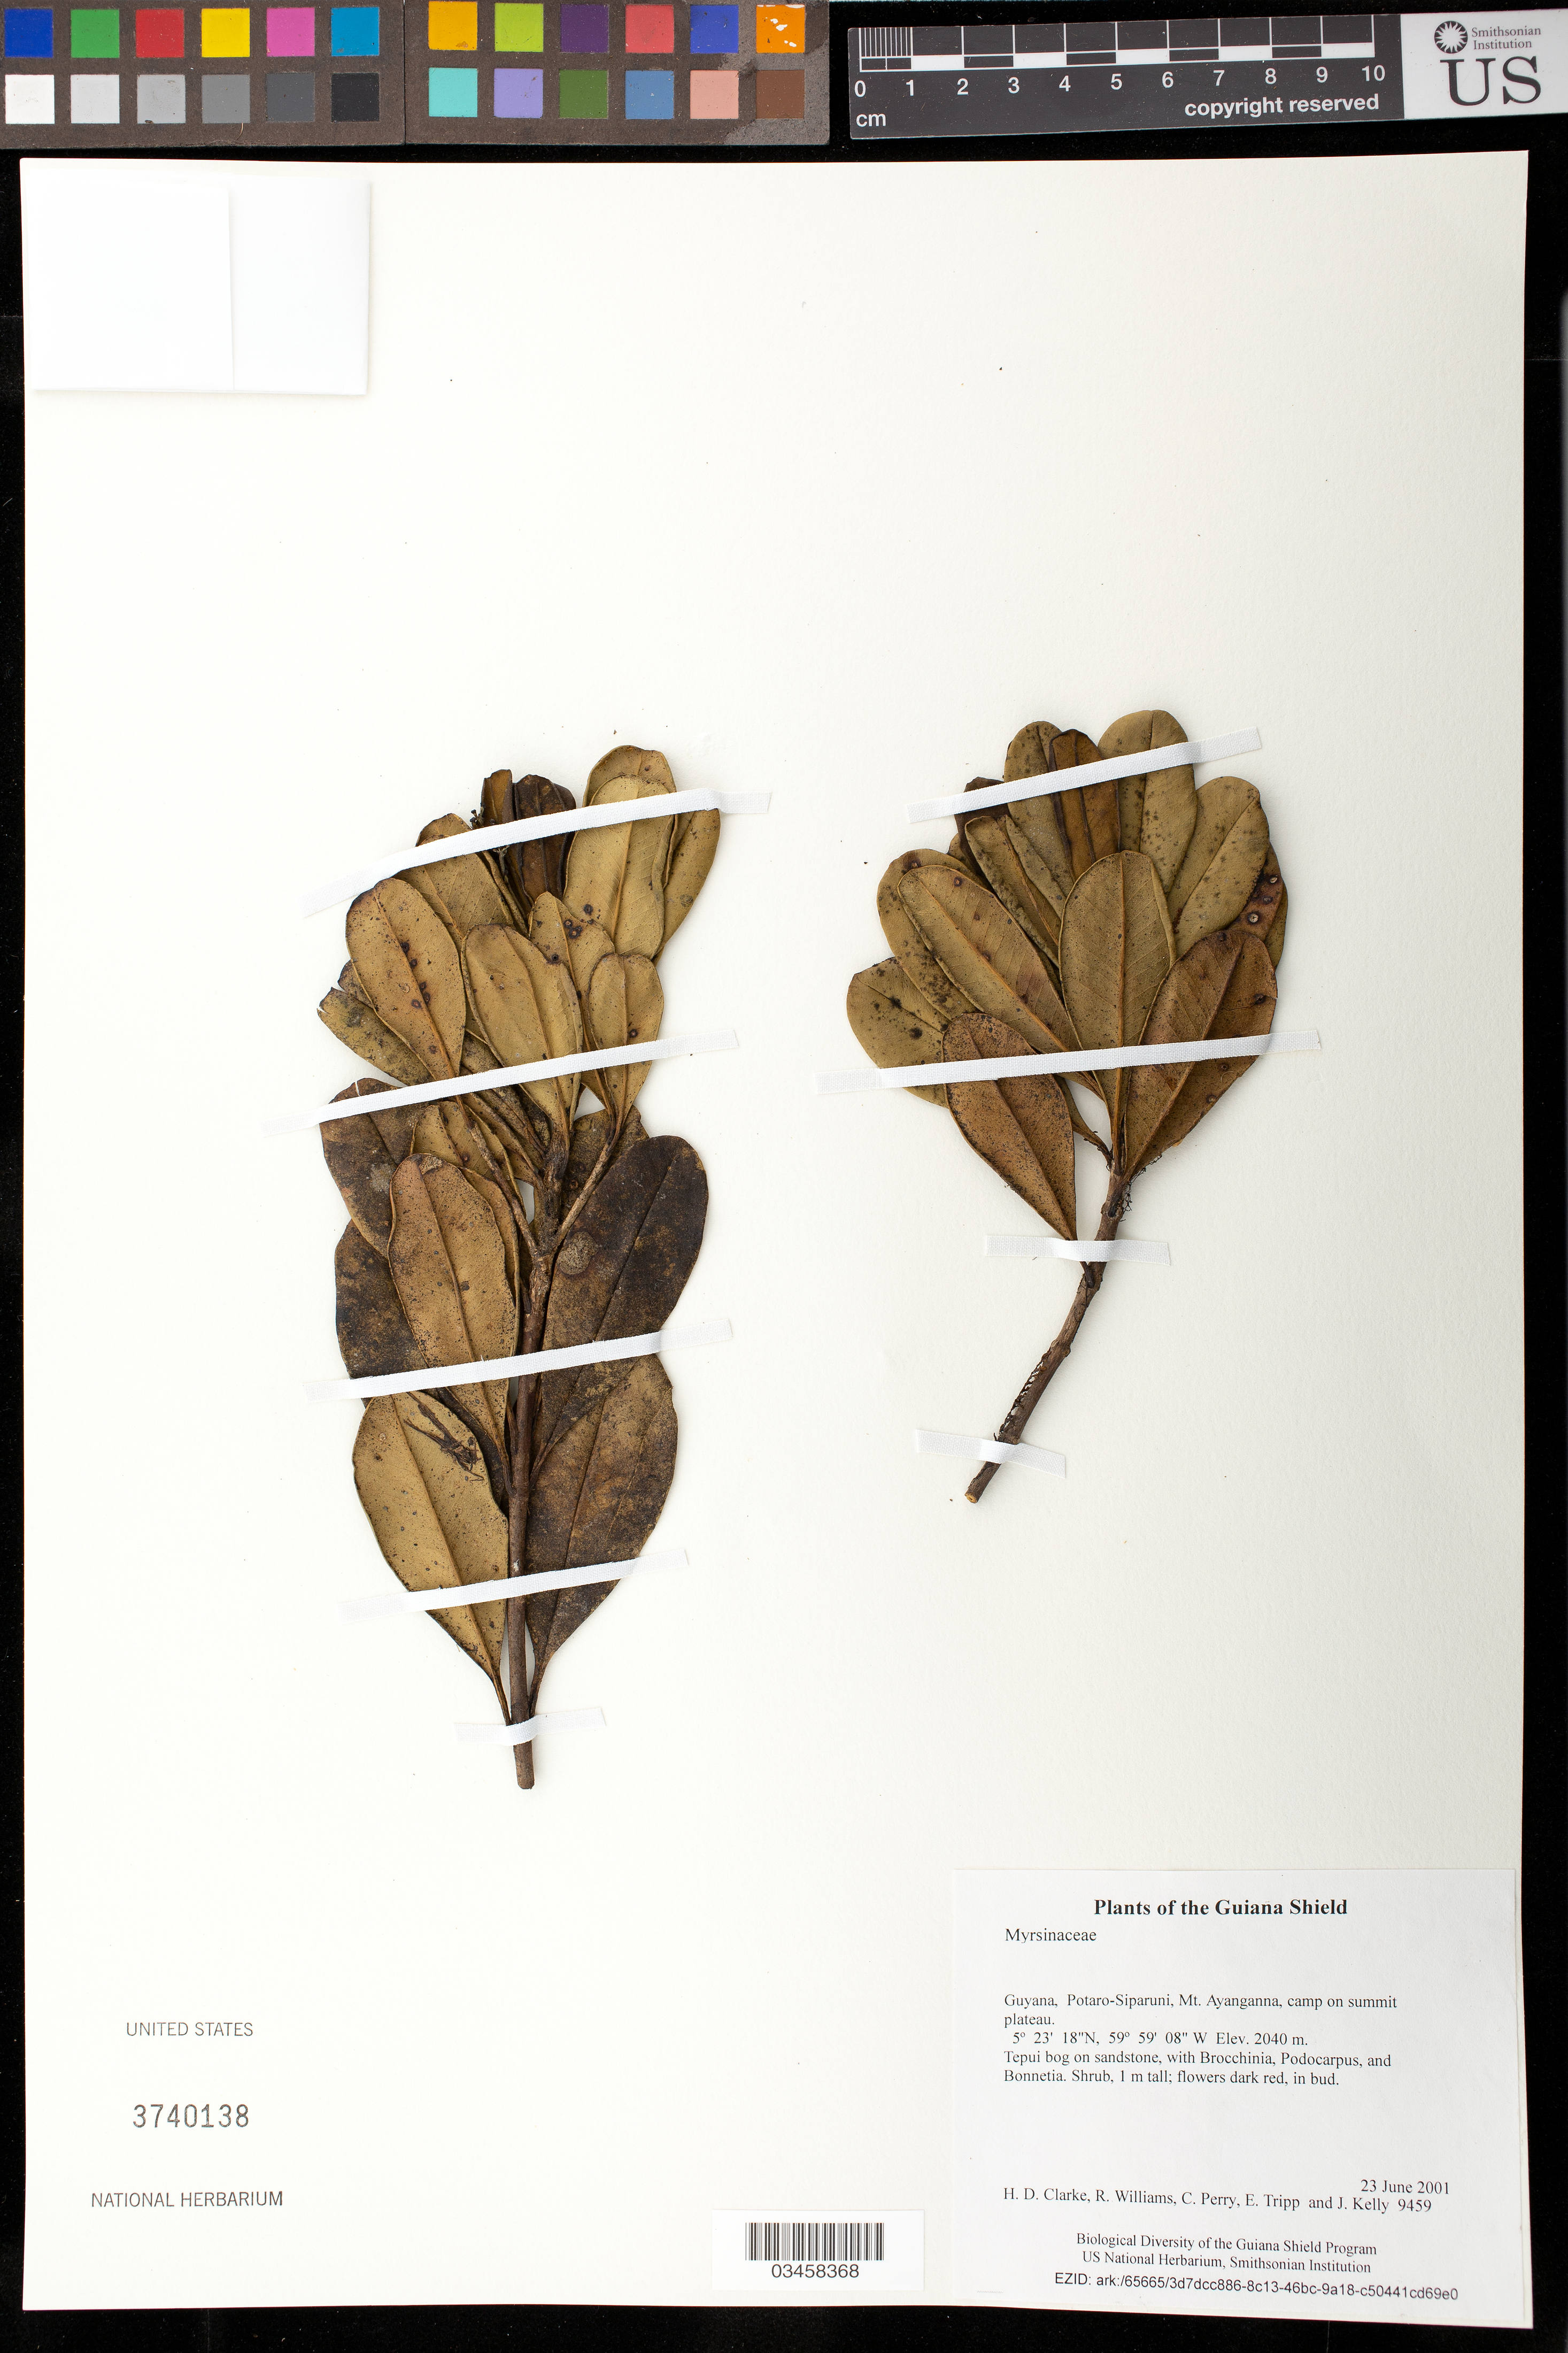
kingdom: Plantae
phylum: Tracheophyta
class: Magnoliopsida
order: Ericales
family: Primulaceae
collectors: H. D. Clarke, R. Williams, C. Perry, E. Tripp & J. Kelly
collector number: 9459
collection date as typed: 23 June 2001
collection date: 2001-06-23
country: Guyana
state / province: Potaro-Siparuni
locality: Mt. Ayanganna, camp on summit plateau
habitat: Tepui bog on sandstone, with Brocchinia, Podocarpus, and Bonnetia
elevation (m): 2040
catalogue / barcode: US 3740138